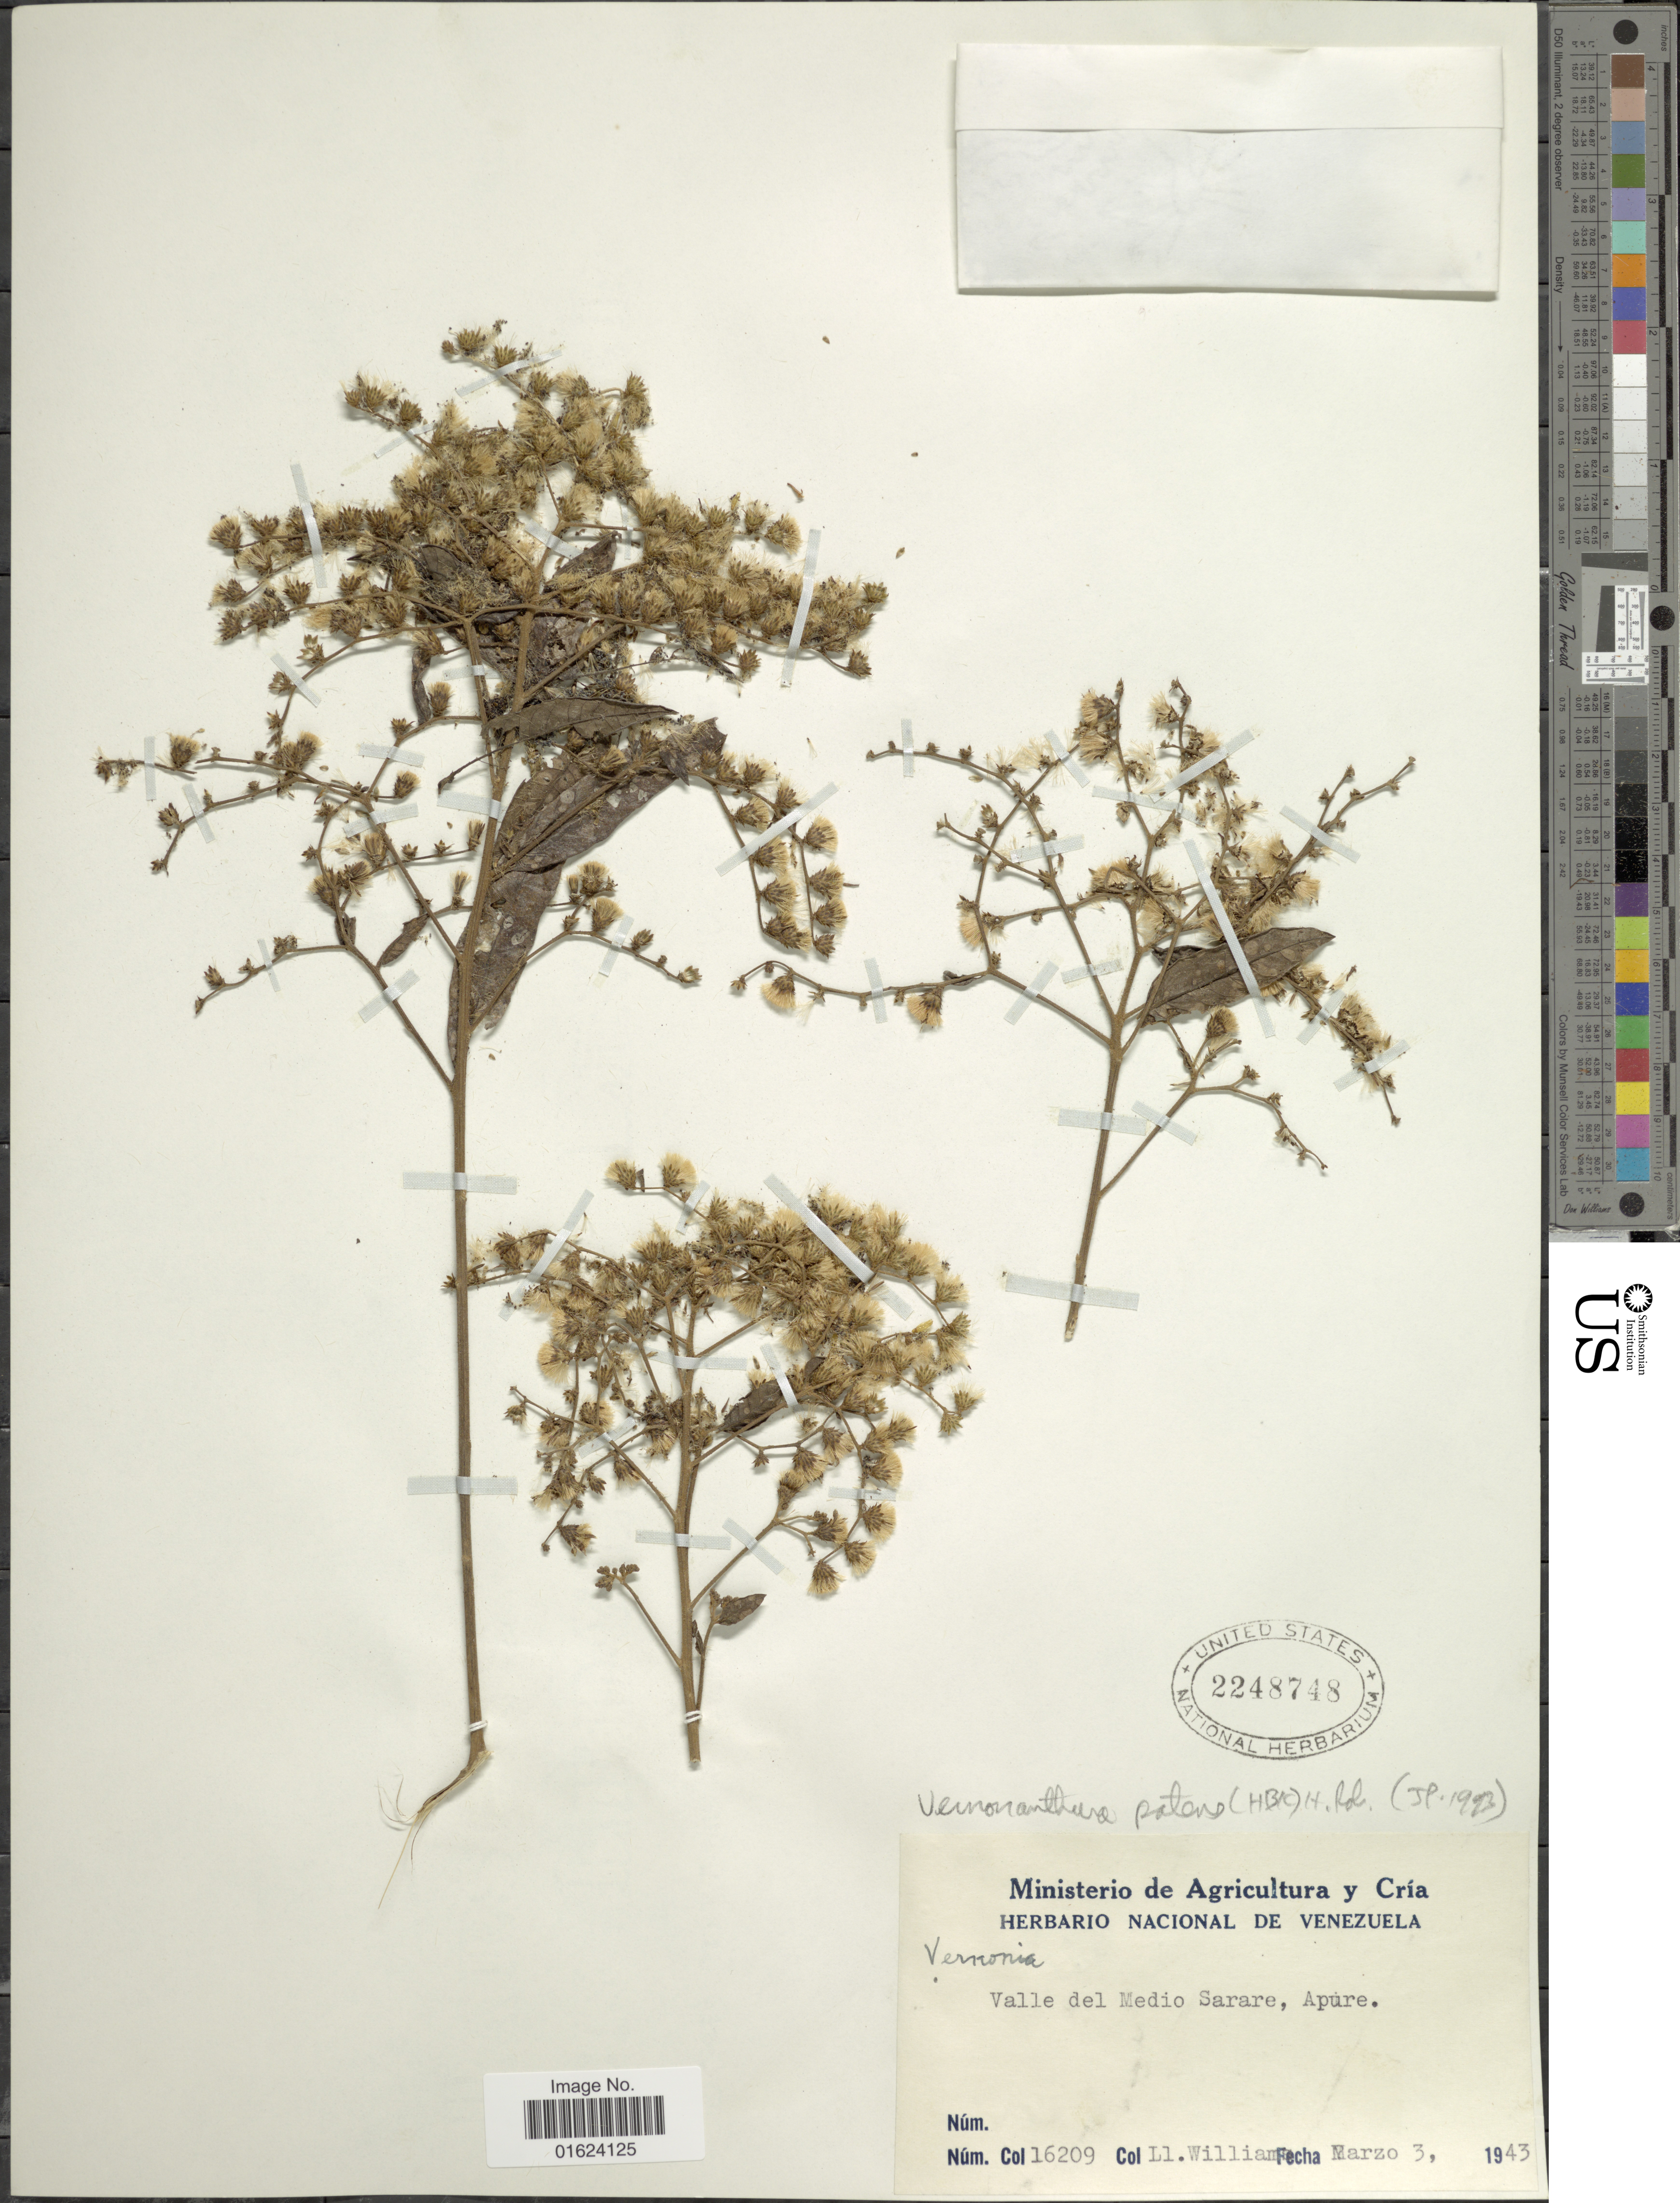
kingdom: Plantae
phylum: Tracheophyta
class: Magnoliopsida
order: Asterales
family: Asteraceae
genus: Vernonanthura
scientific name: Vernonanthura patens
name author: (Kunth) H. Rob.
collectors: Ll. Williams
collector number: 16209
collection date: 1943-03-03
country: Venezuela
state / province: Apure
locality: Valle delmedio Sarare, Apure.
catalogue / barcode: US 2248748